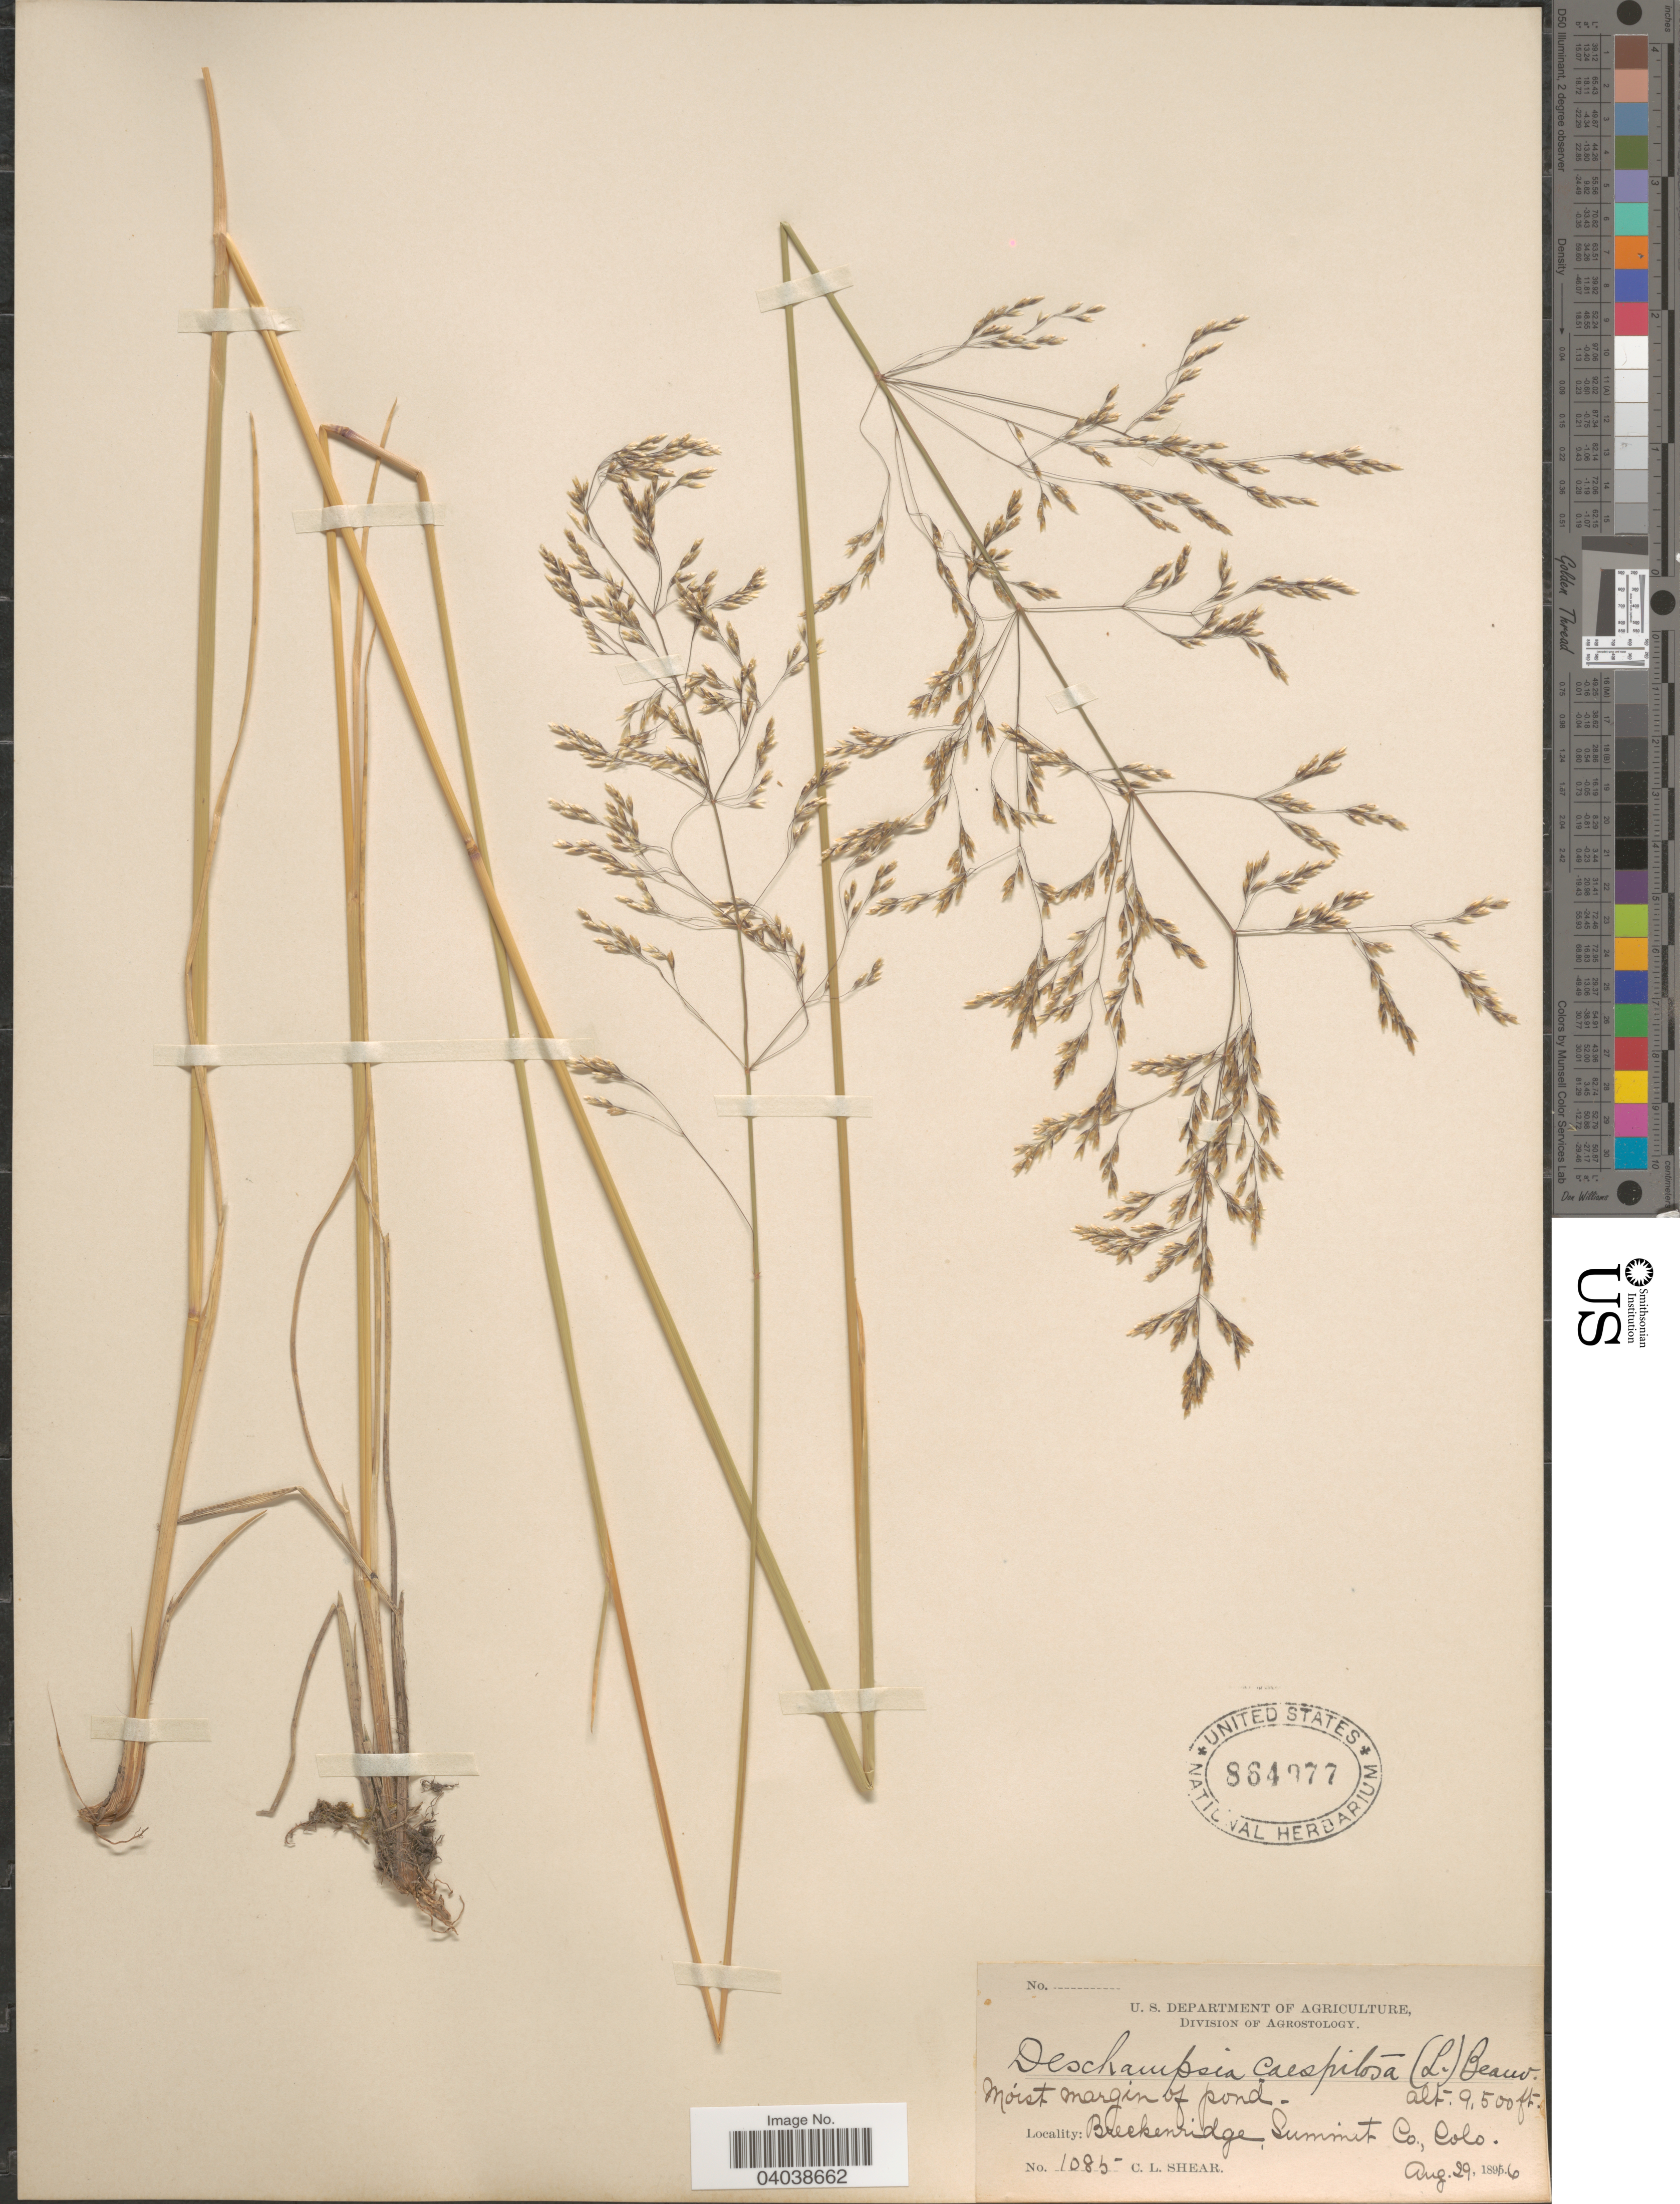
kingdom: Plantae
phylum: Tracheophyta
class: Liliopsida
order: Poales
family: Poaceae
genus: Deschampsia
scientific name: Deschampsia cespitosa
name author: (L.) P. Beauv.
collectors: C. L. Shear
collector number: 1085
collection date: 1896-08-29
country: United States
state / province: Colorado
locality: Breckenridge, Summit Co.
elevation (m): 2896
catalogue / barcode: US 864977